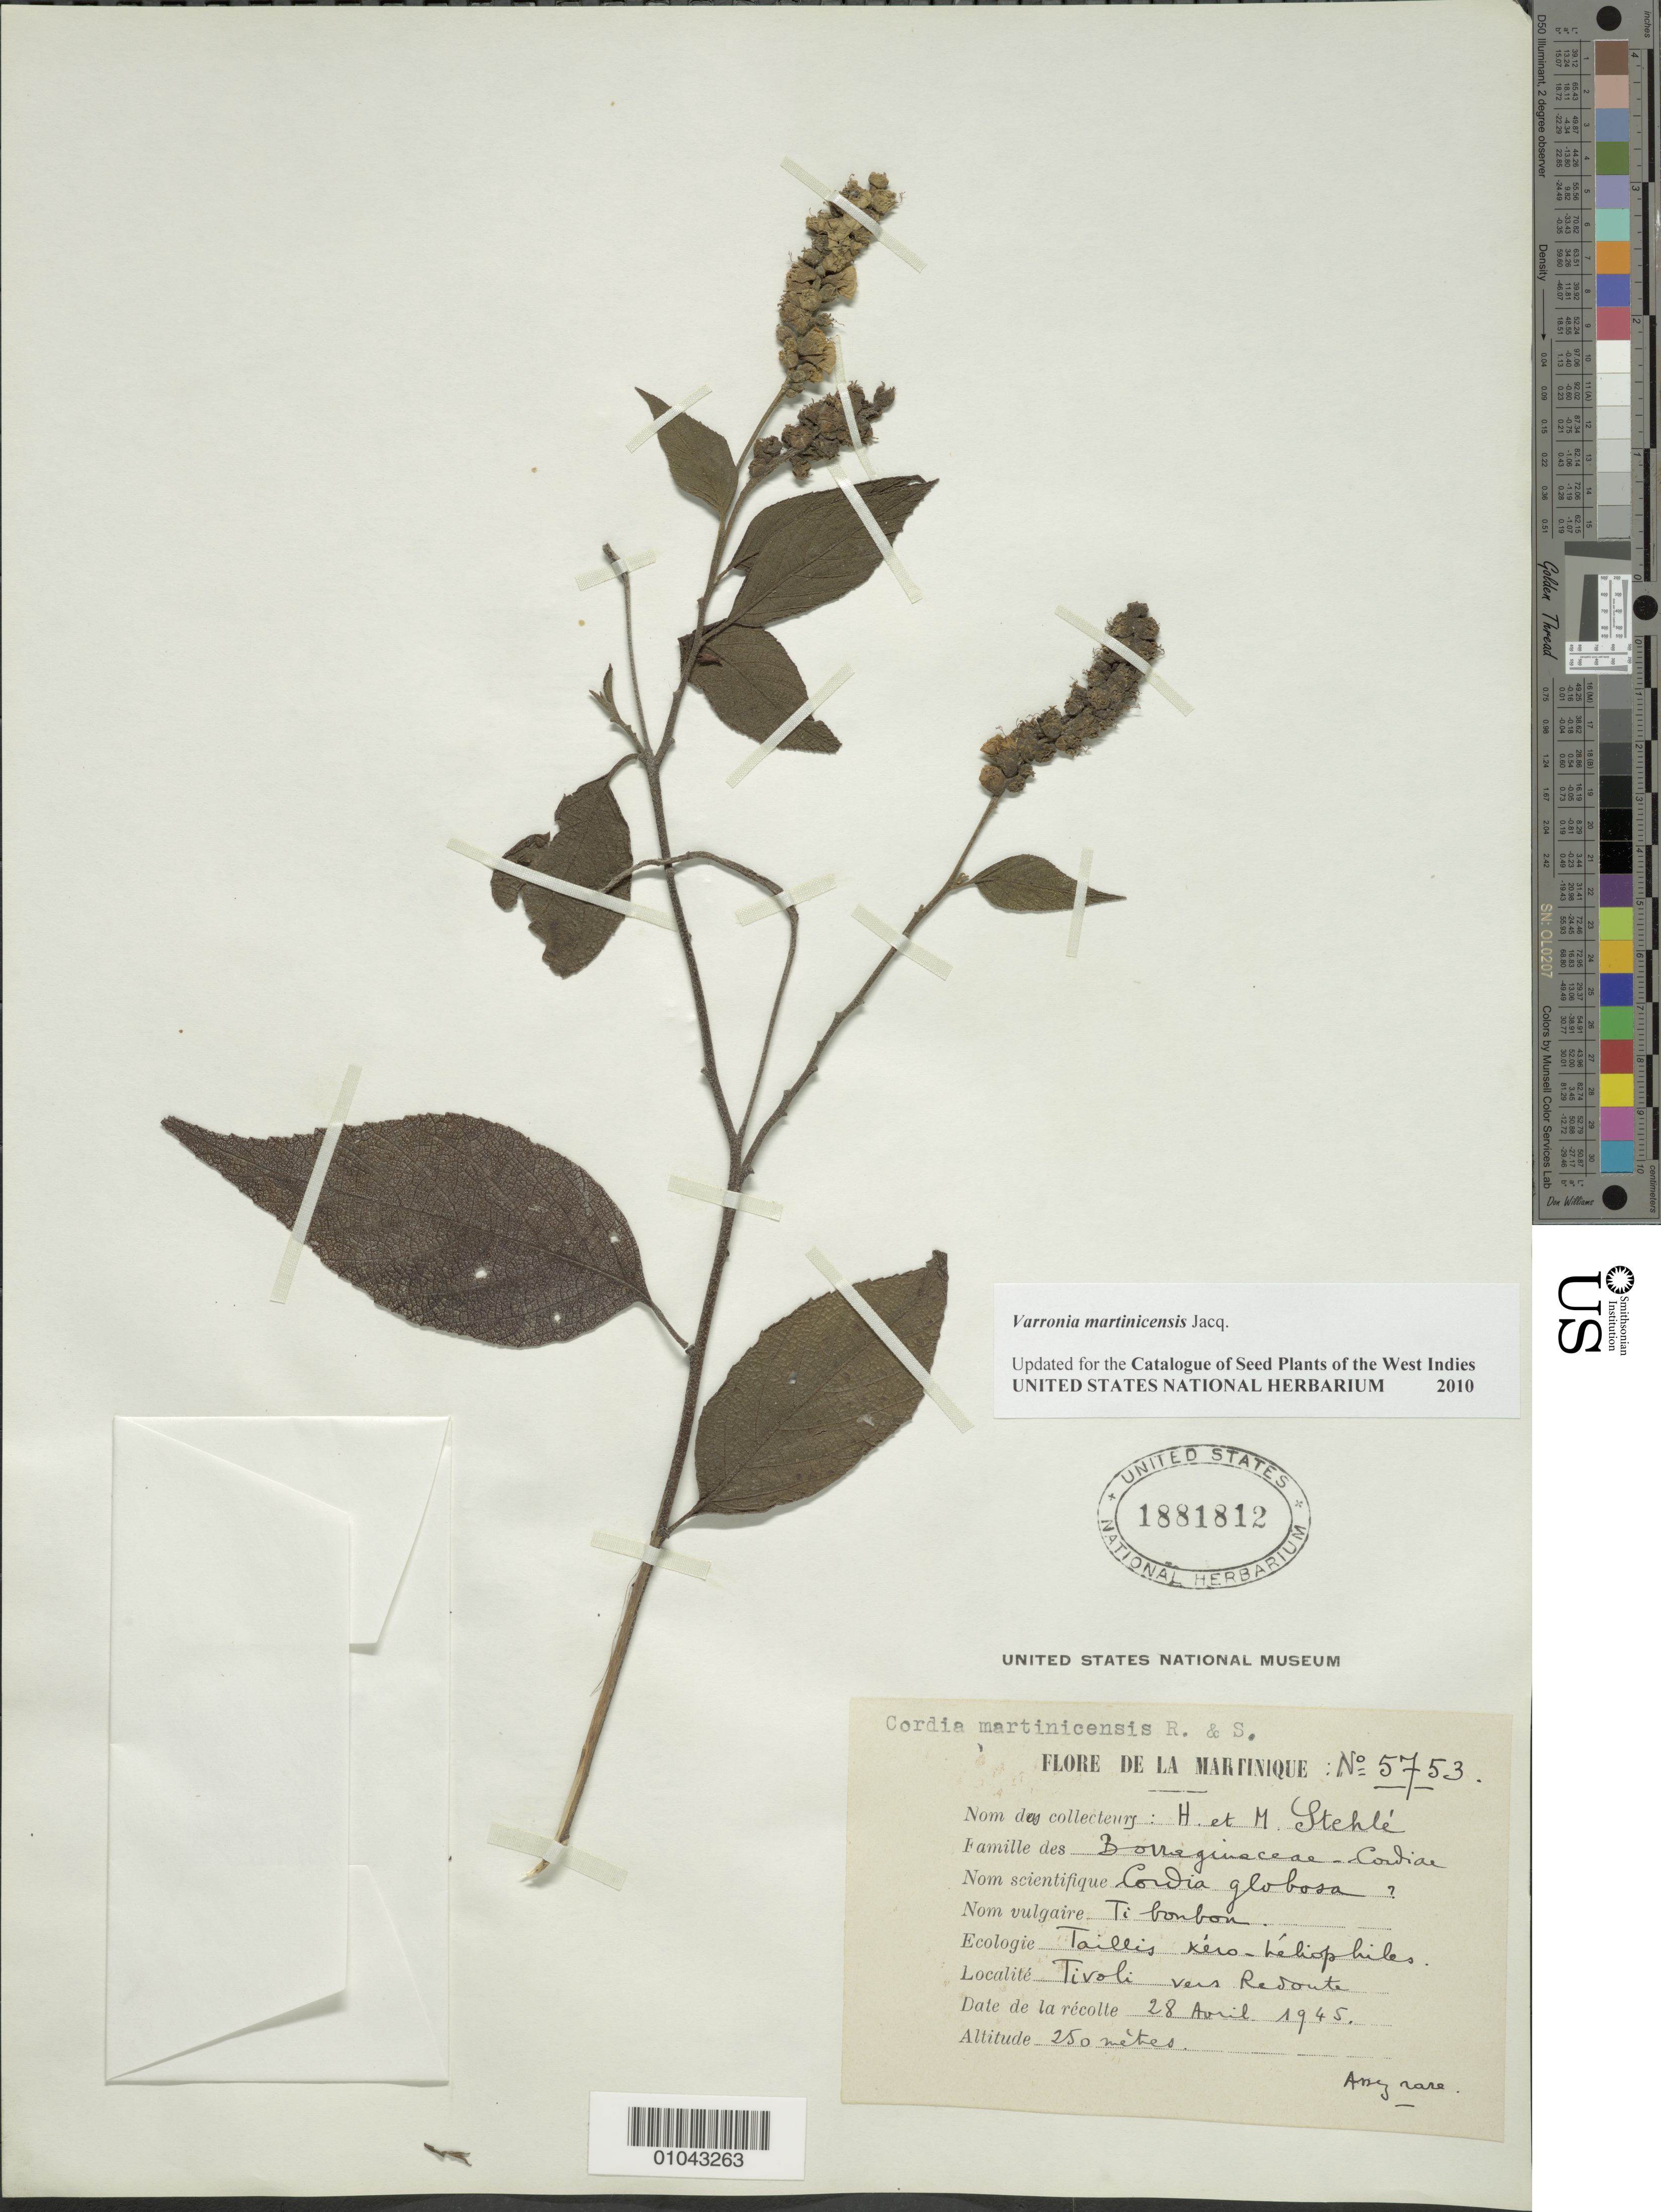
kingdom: Plantae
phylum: Tracheophyta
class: Magnoliopsida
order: Boraginales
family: Cordiaceae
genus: Varronia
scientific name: Varronia martinicensis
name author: Jacq.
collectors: H. Stehlé & M. Stehlé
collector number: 5753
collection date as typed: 28 Apr 1945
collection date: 1945-04-28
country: Martinique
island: Martinique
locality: Tivoli vers Redoute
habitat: Taillis xéro-héliophiles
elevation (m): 250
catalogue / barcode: US 1881812